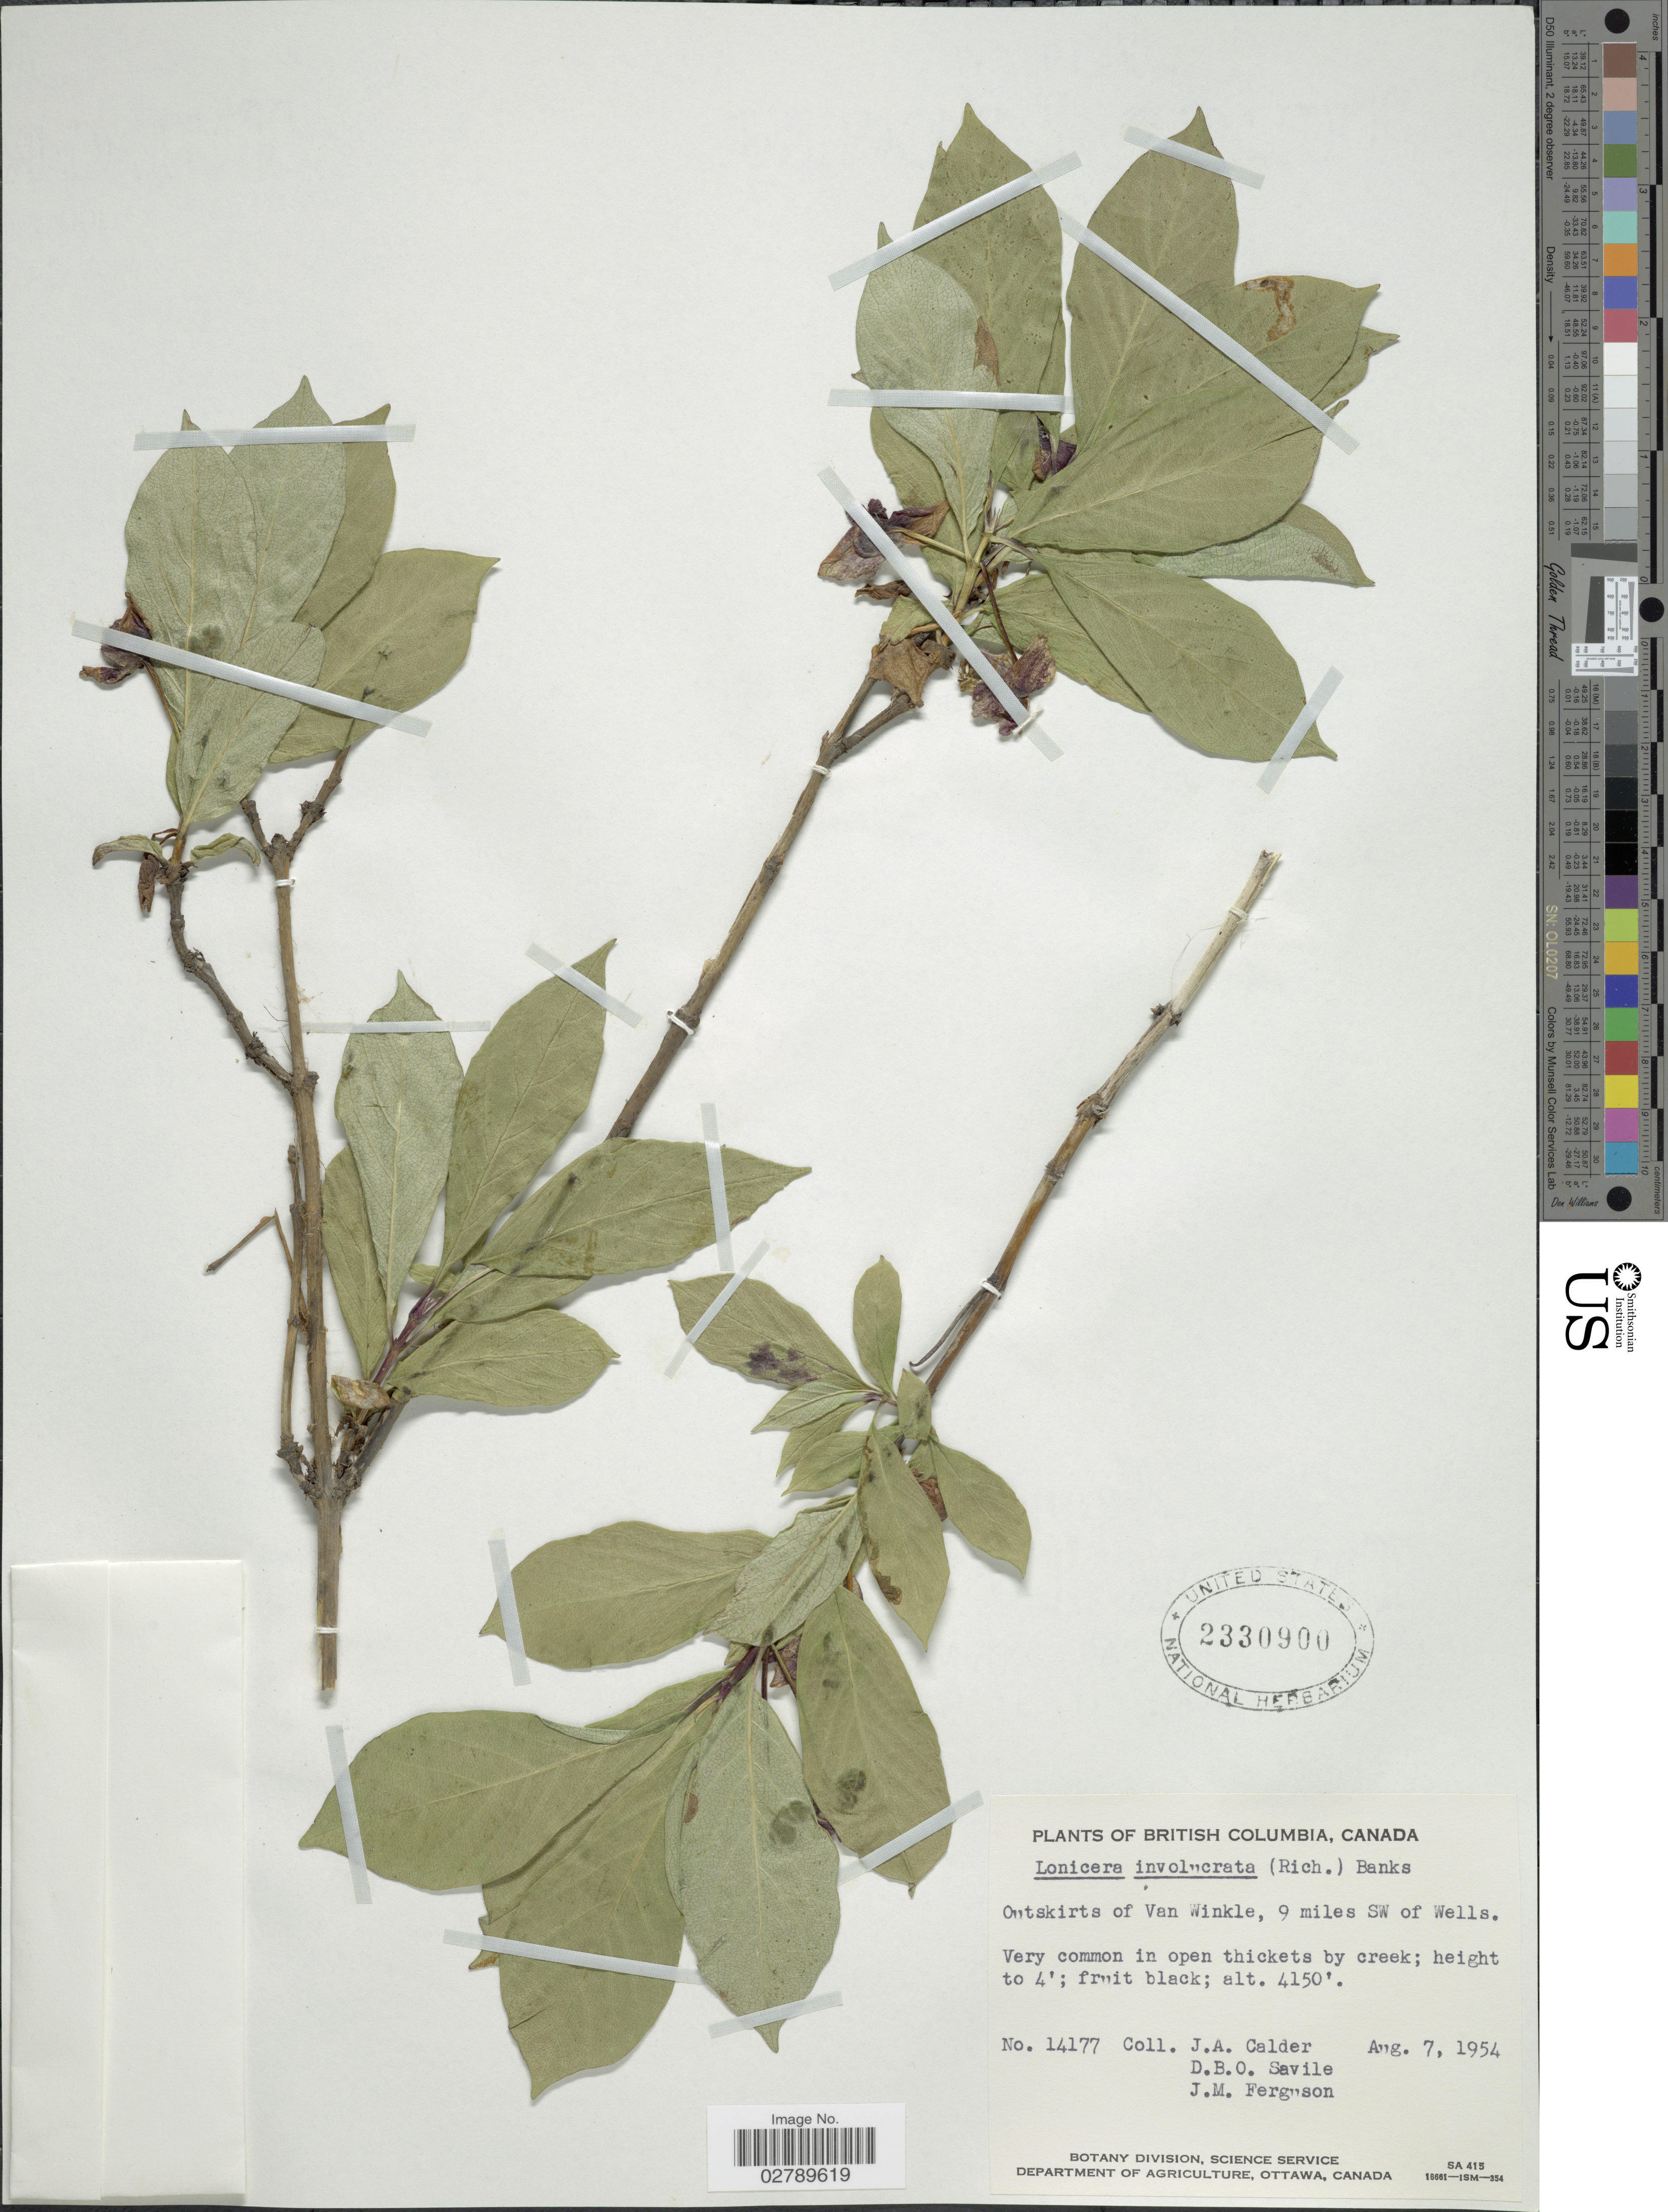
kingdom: Plantae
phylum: Tracheophyta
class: Magnoliopsida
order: Dipsacales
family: Caprifoliaceae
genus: Lonicera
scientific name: Lonicera involucrata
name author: (Richardson) Banks ex Spreng.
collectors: J. A. Calder, D. Savile & J. M. Ferguson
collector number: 14177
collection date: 1954-08-07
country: Canada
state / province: British Columbia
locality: Outskirts of Van Winkle, 9 miles SW of Wells.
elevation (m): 1265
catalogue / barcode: US 2330900